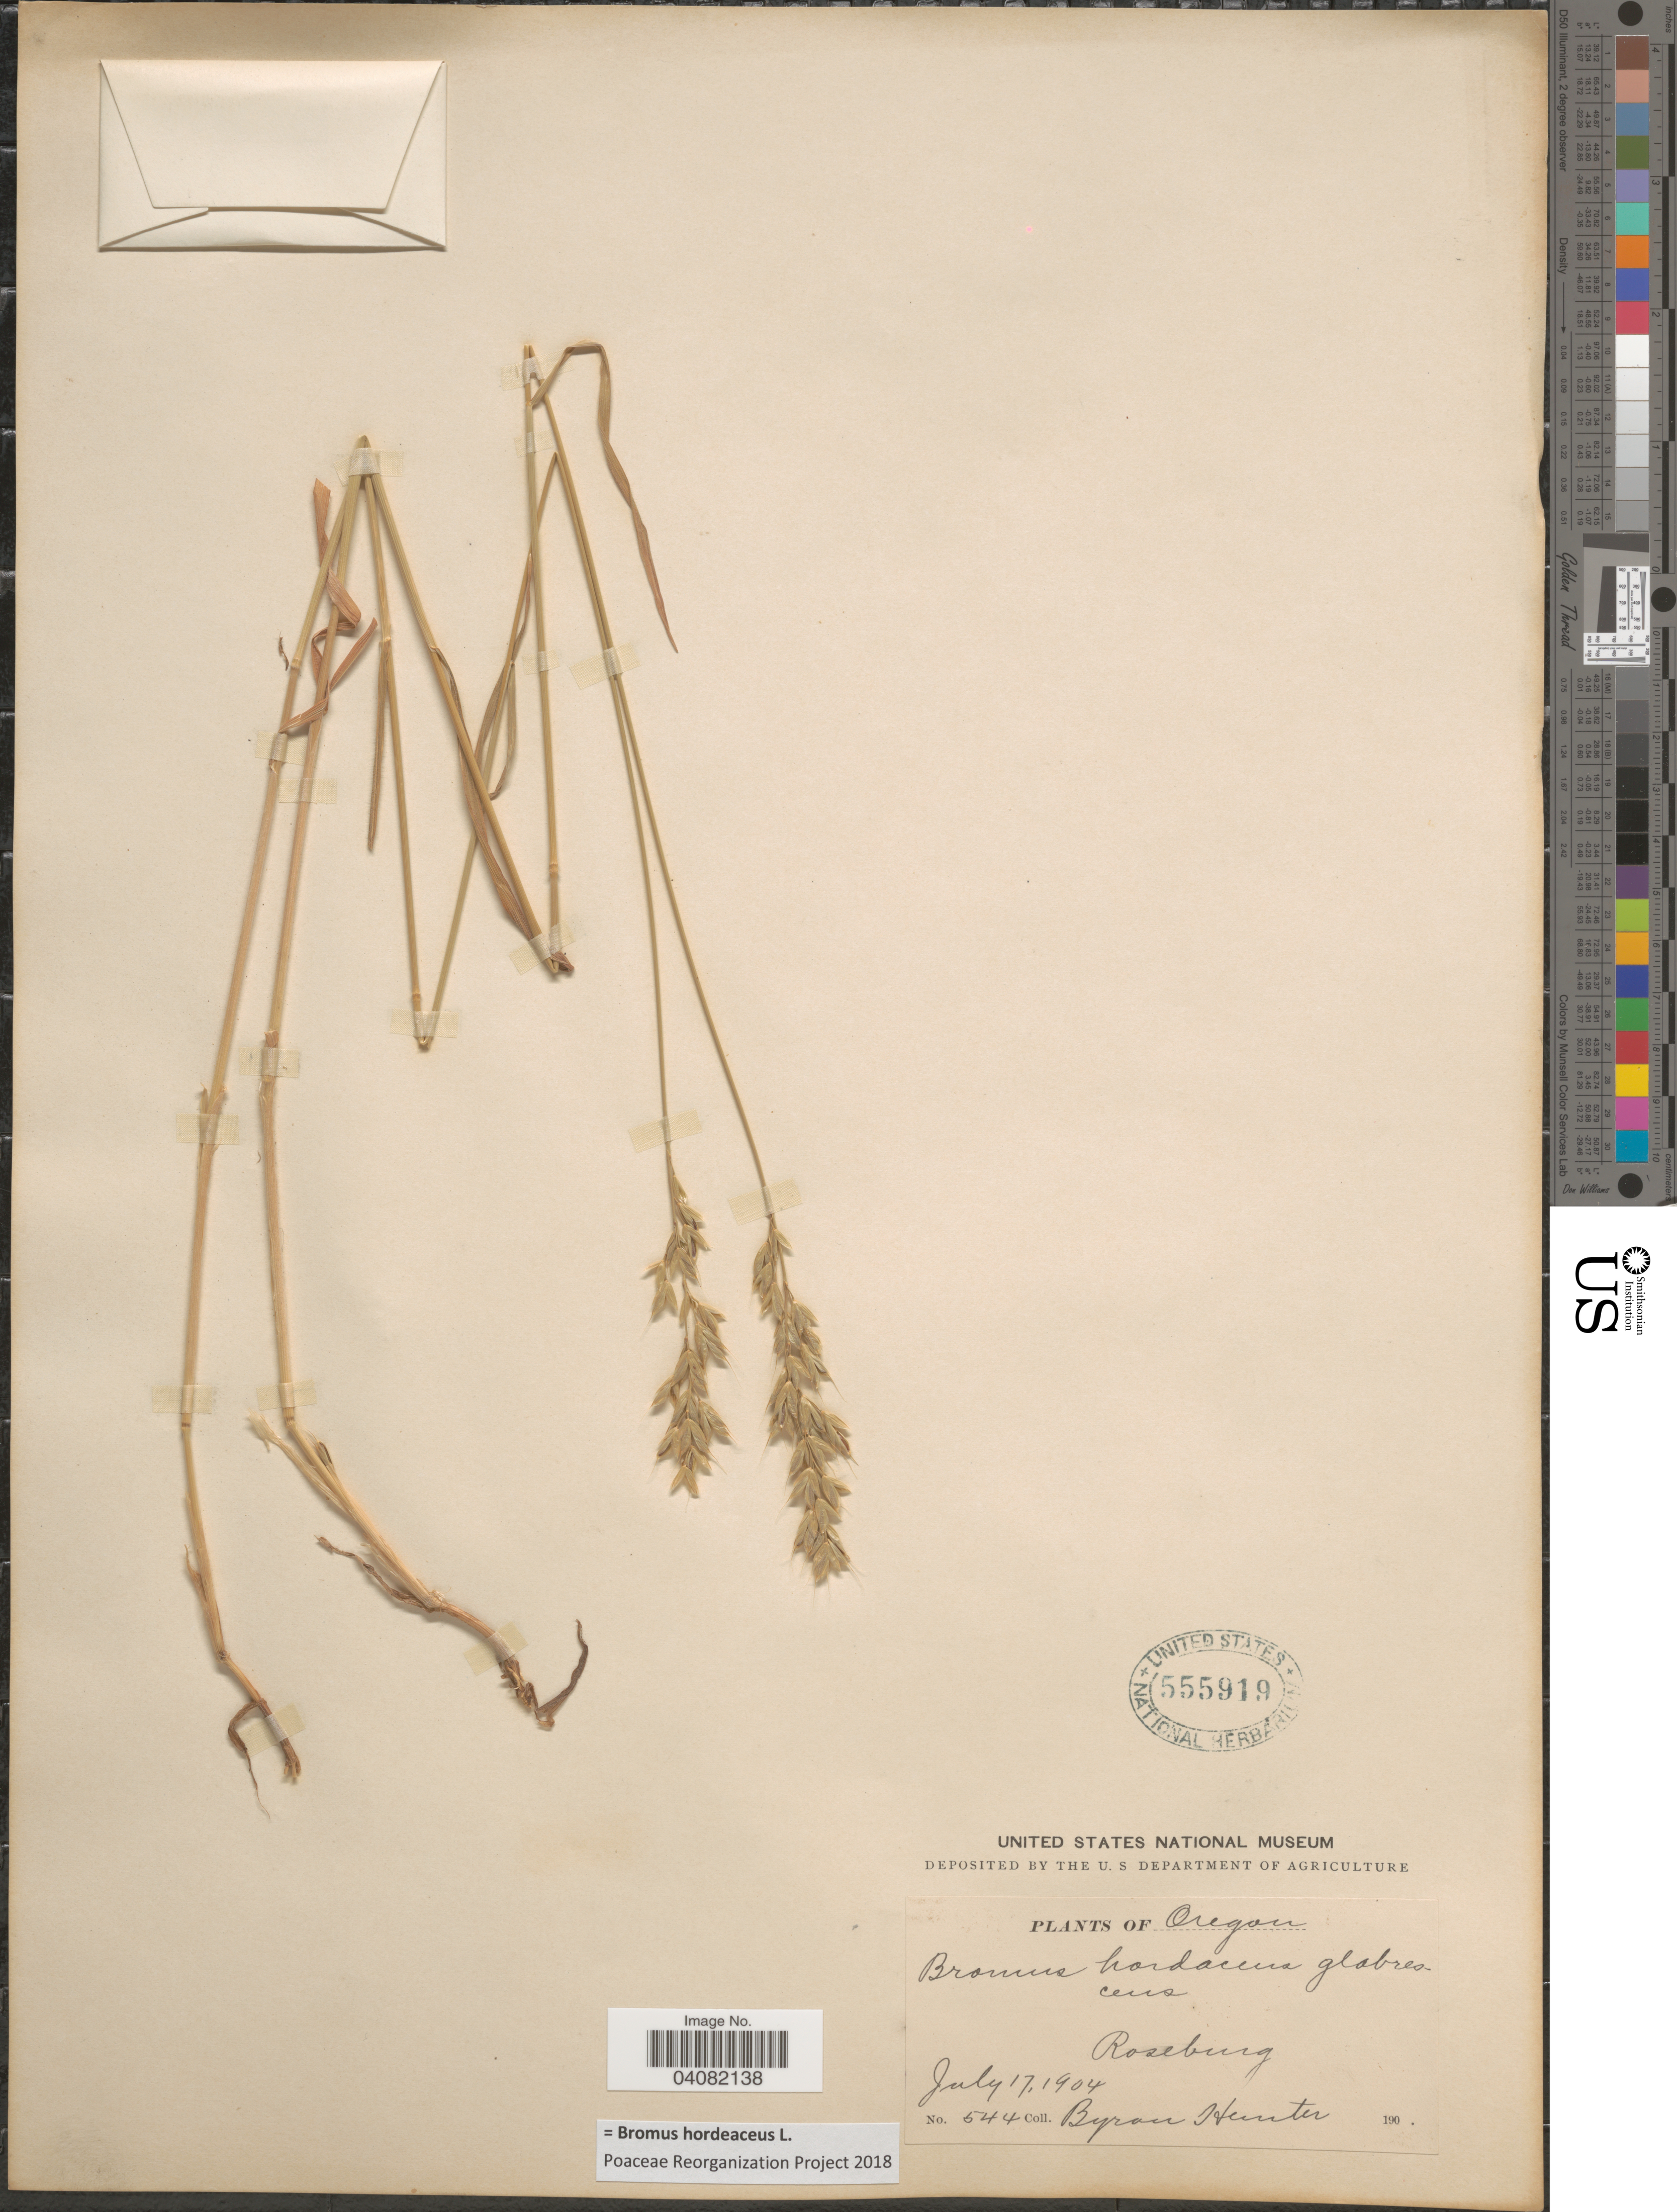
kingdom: Plantae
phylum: Tracheophyta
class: Liliopsida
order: Poales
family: Poaceae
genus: Bromus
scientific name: Bromus hordeaceus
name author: L.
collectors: B. Hunter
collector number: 544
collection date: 1904-07-17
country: United States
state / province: Oregon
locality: Roseburg.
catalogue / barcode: US 555919